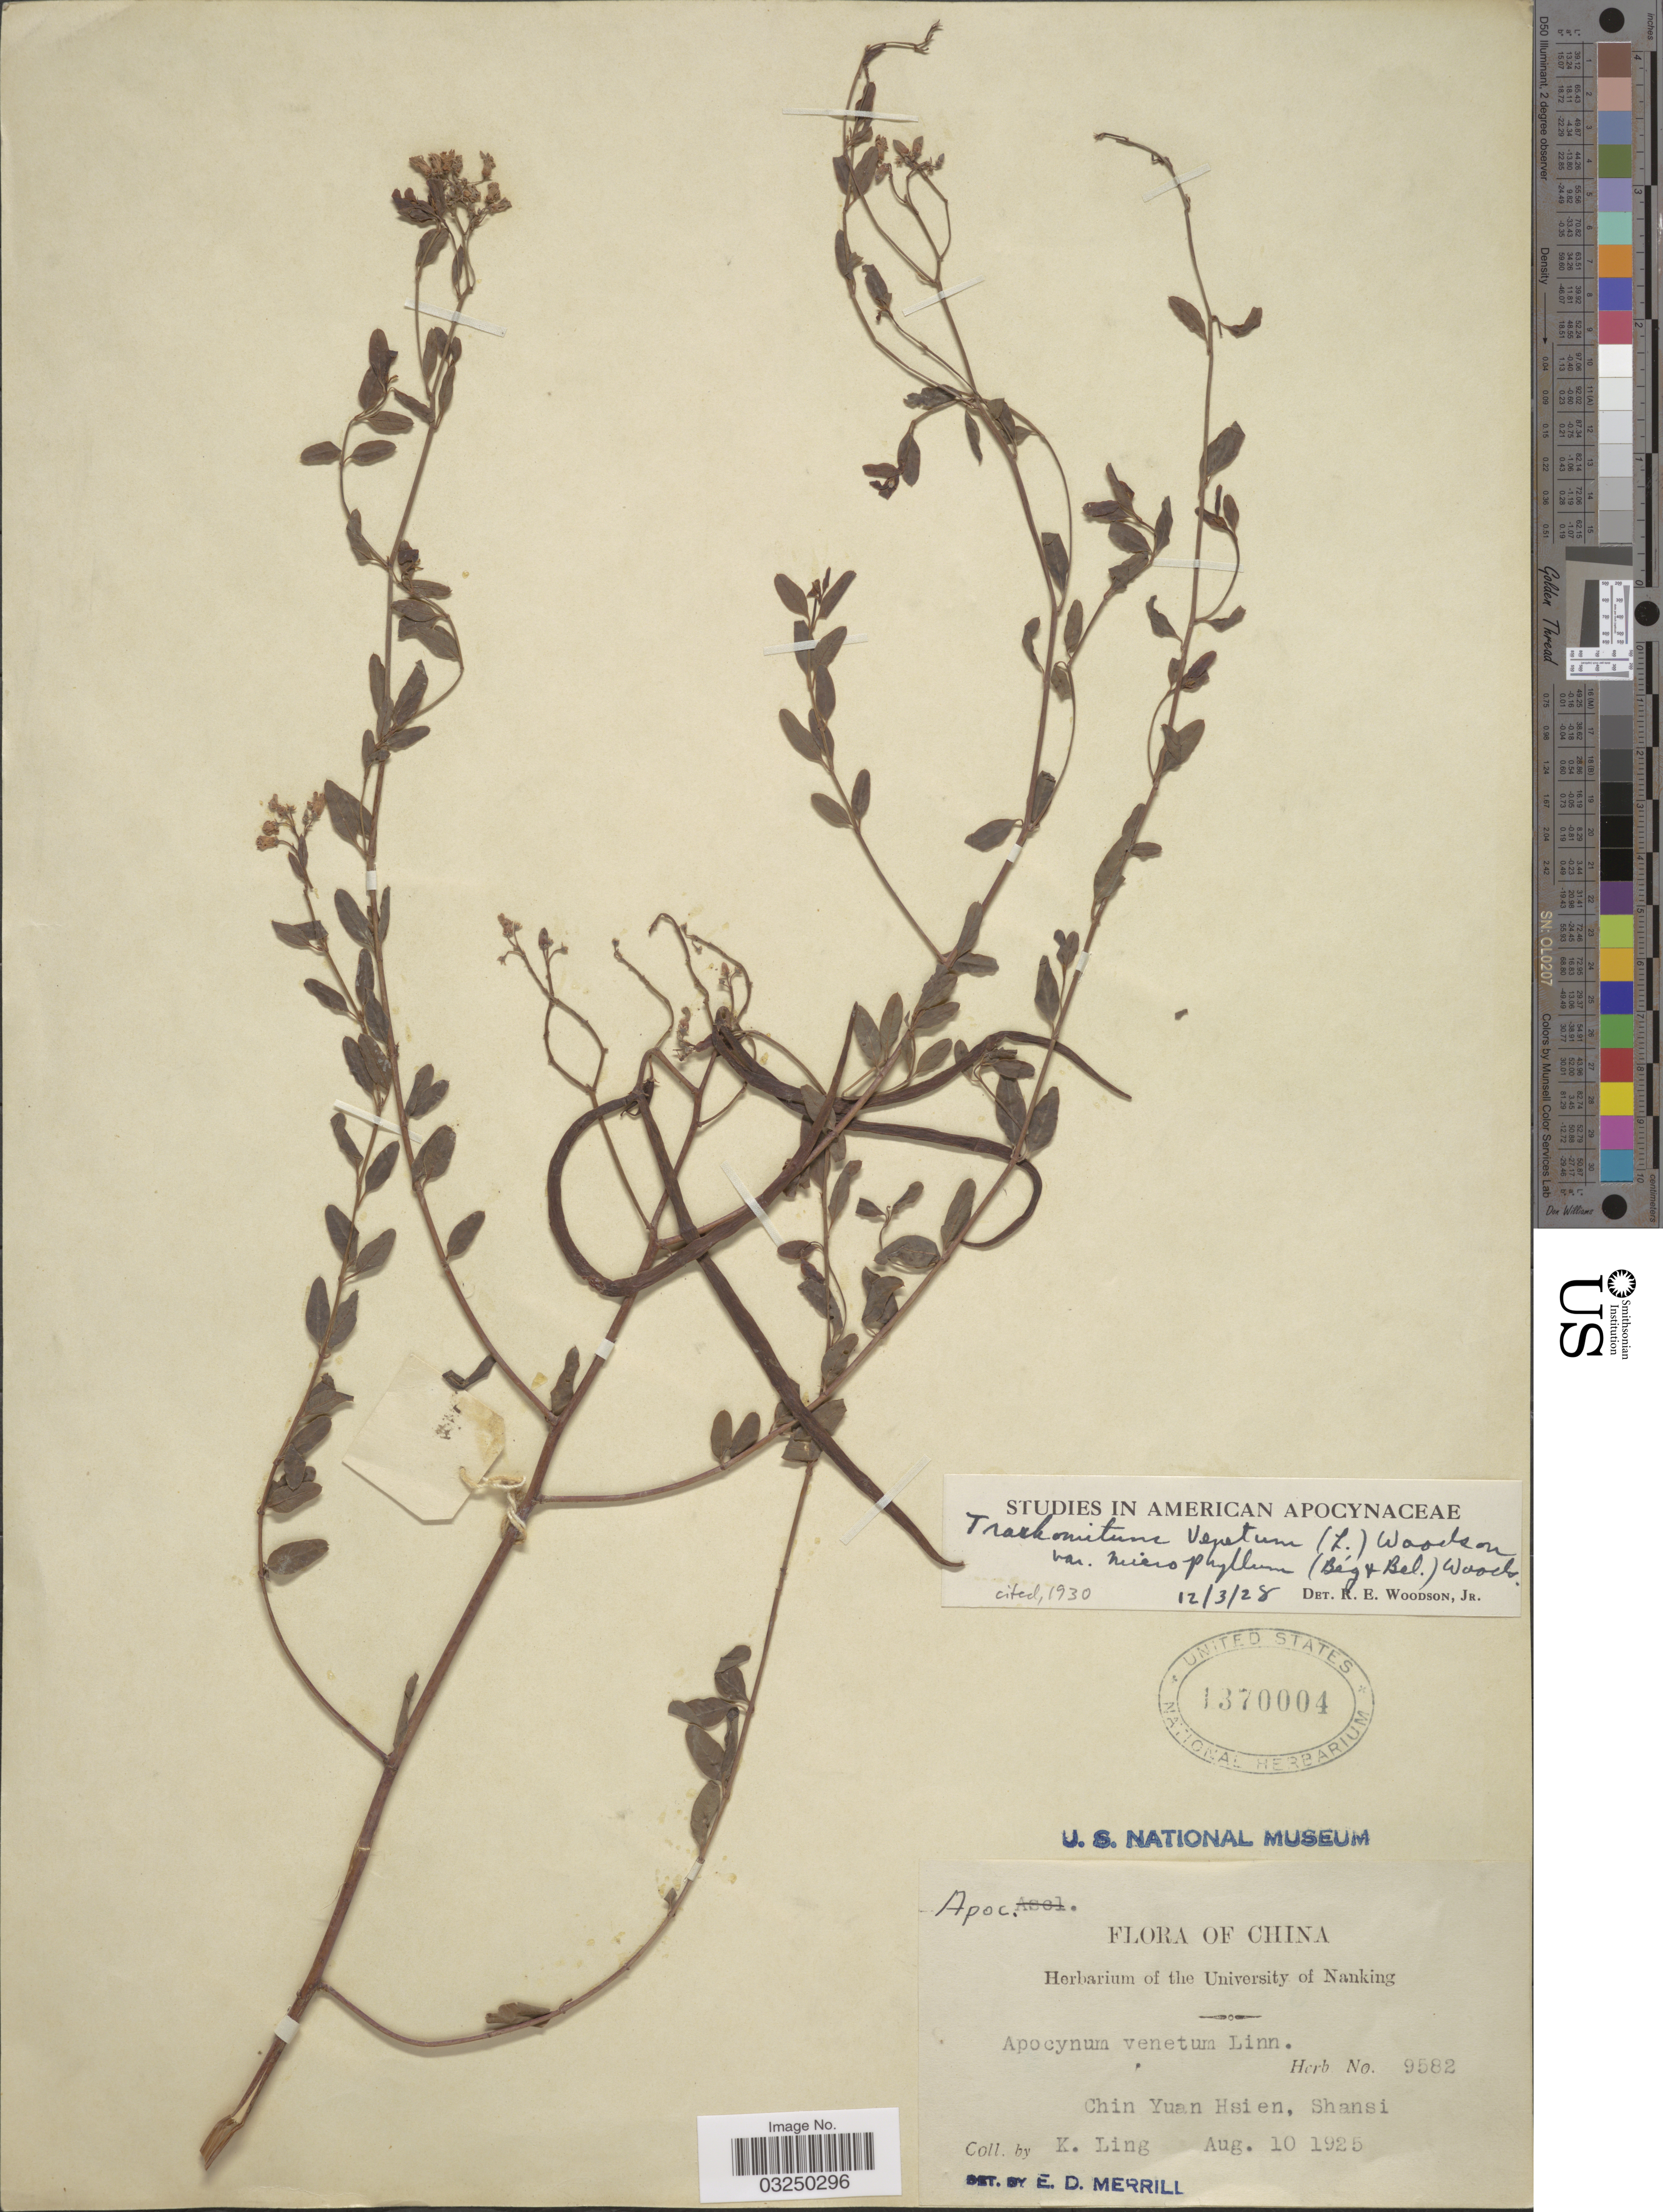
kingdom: Plantae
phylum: Tracheophyta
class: Magnoliopsida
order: Gentianales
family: Apocynaceae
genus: Trachomitum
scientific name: Trachomitum venetum var. microphyllum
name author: (Bég. & Beloserky) Woodson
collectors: K. Ling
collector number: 9582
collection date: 1925-08-10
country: China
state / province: Shanxi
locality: Chin Yuan Hsien, Shansi.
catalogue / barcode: US 1370004